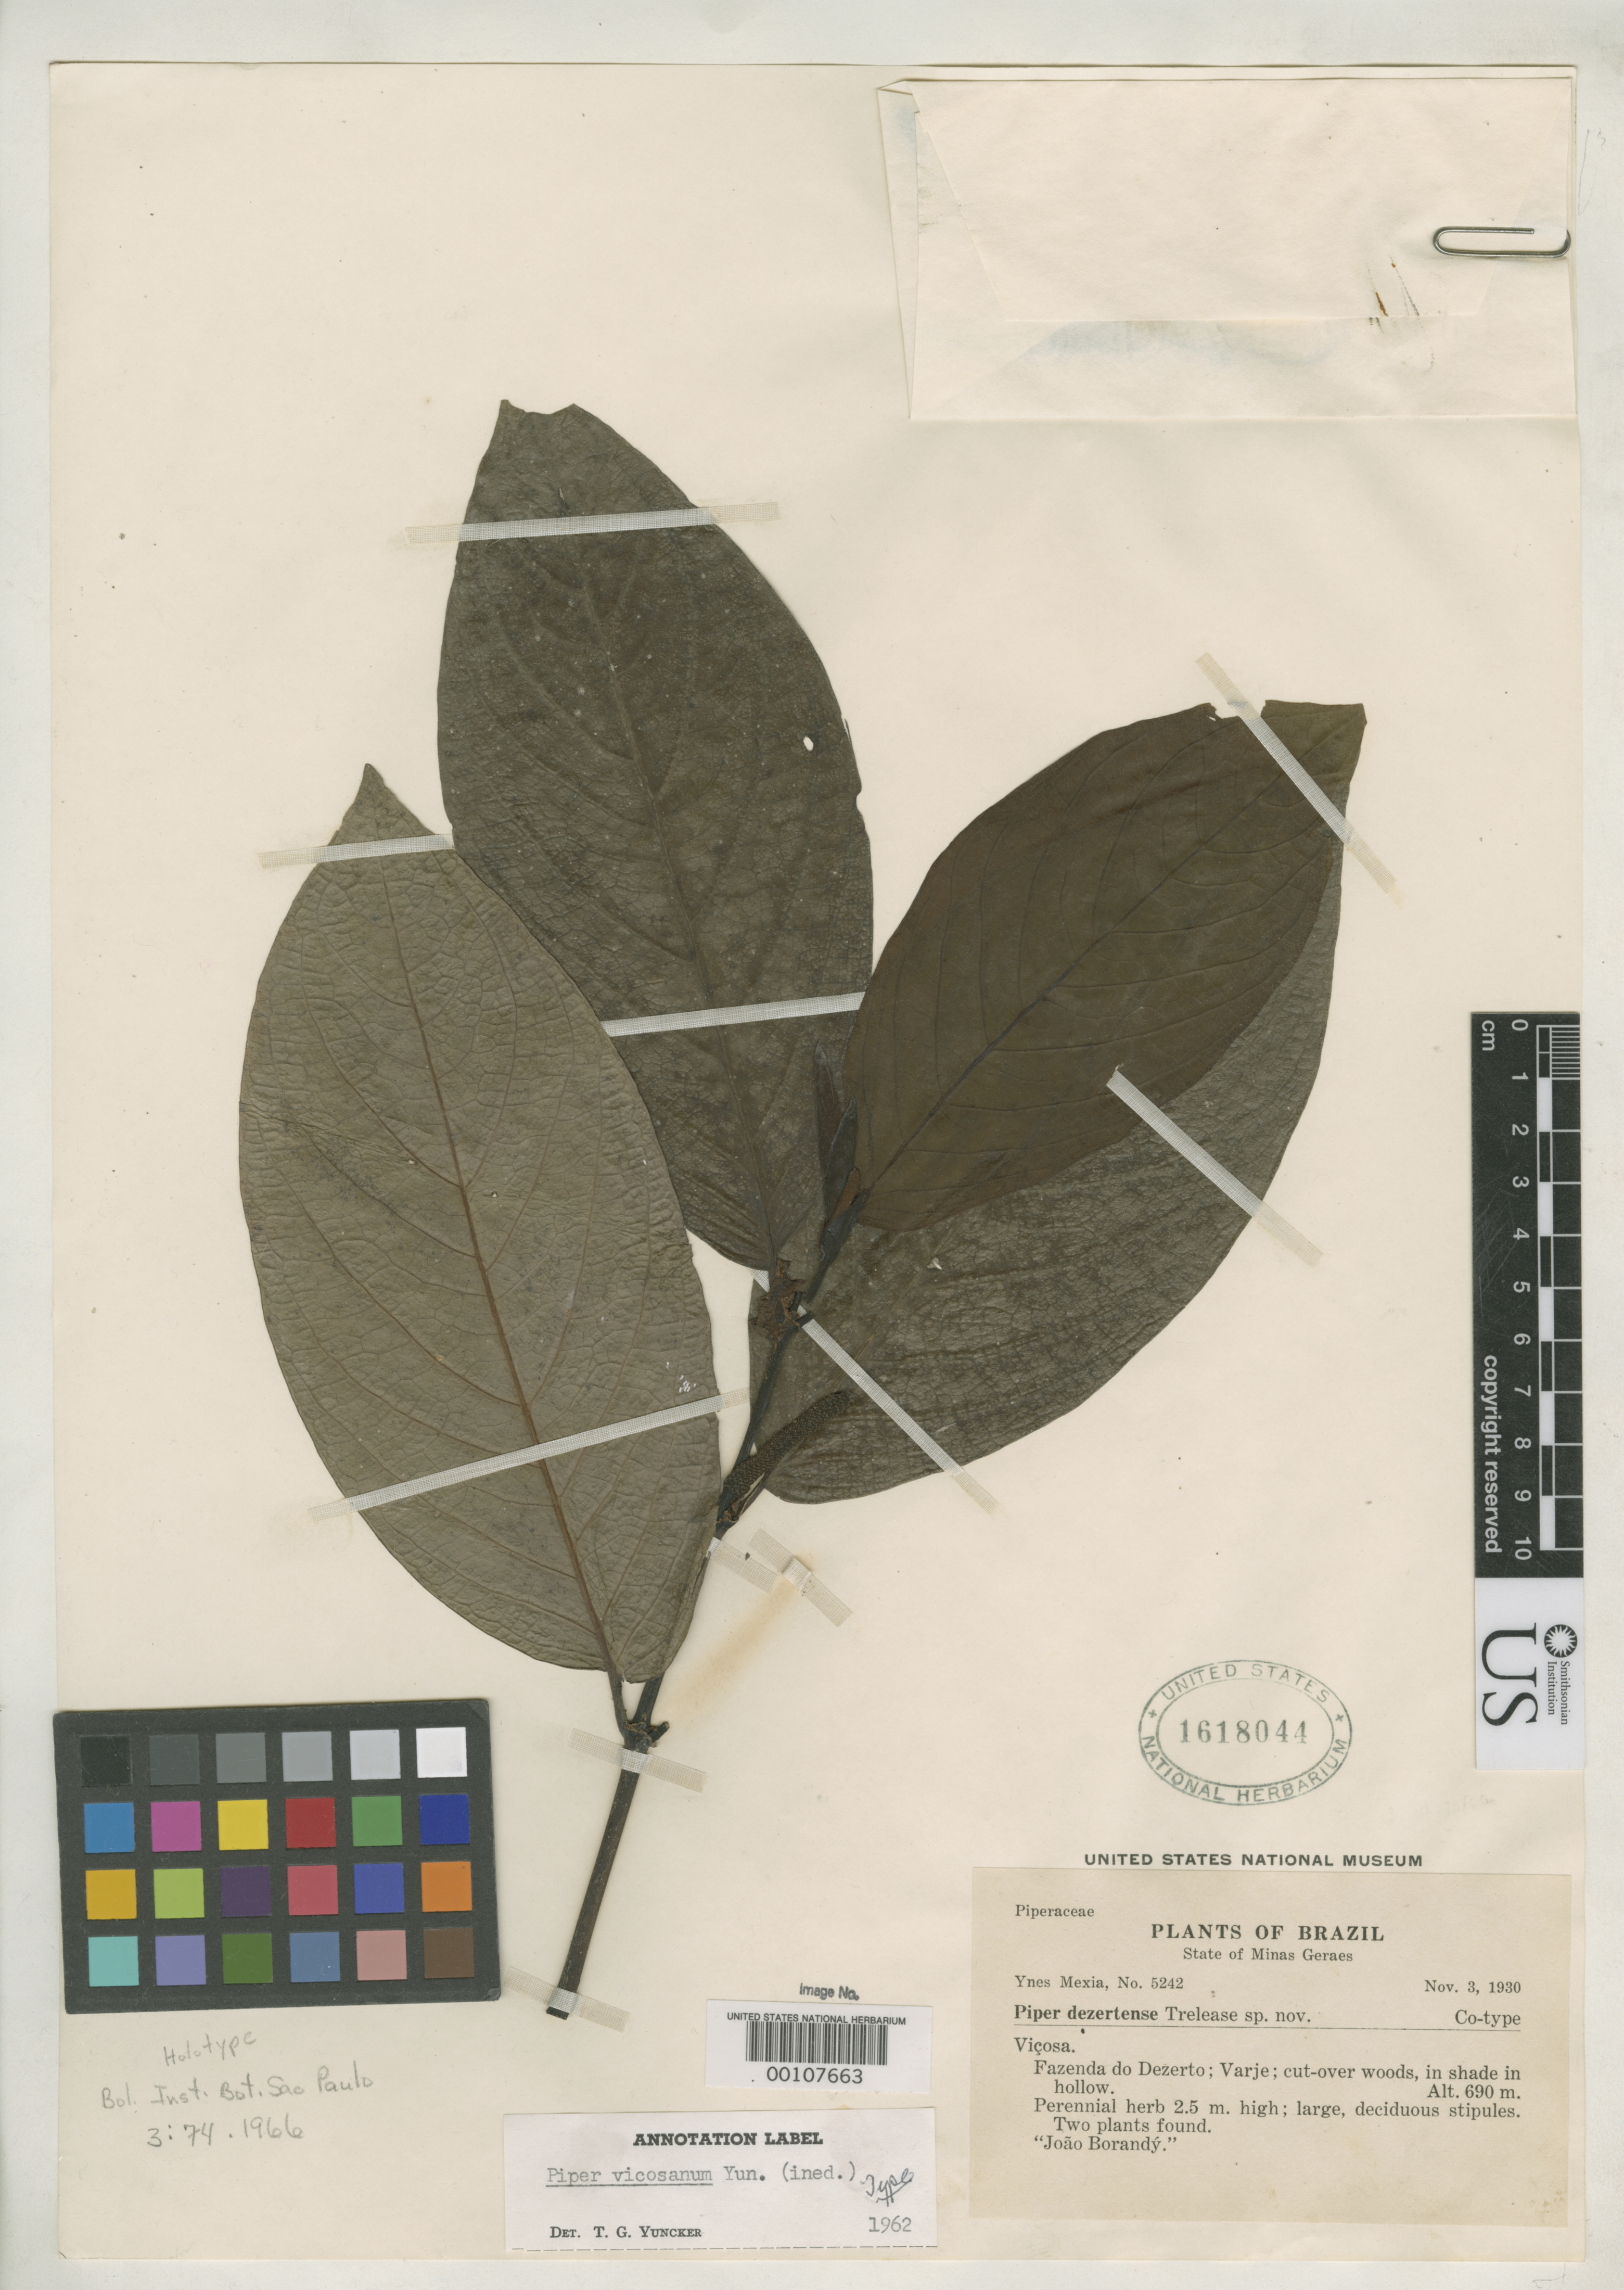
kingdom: Plantae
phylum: Tracheophyta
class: Magnoliopsida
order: Piperales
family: Piperaceae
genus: Piper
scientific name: Piper vicosanum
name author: Yunck.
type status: Holotype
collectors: Y. Mexia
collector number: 5242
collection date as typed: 03 Nov 1920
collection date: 1920-11-03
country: Brazil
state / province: Minas Gerais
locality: Fazenda do Deserto, Varje. Viçosa.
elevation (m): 690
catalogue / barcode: US 1618044